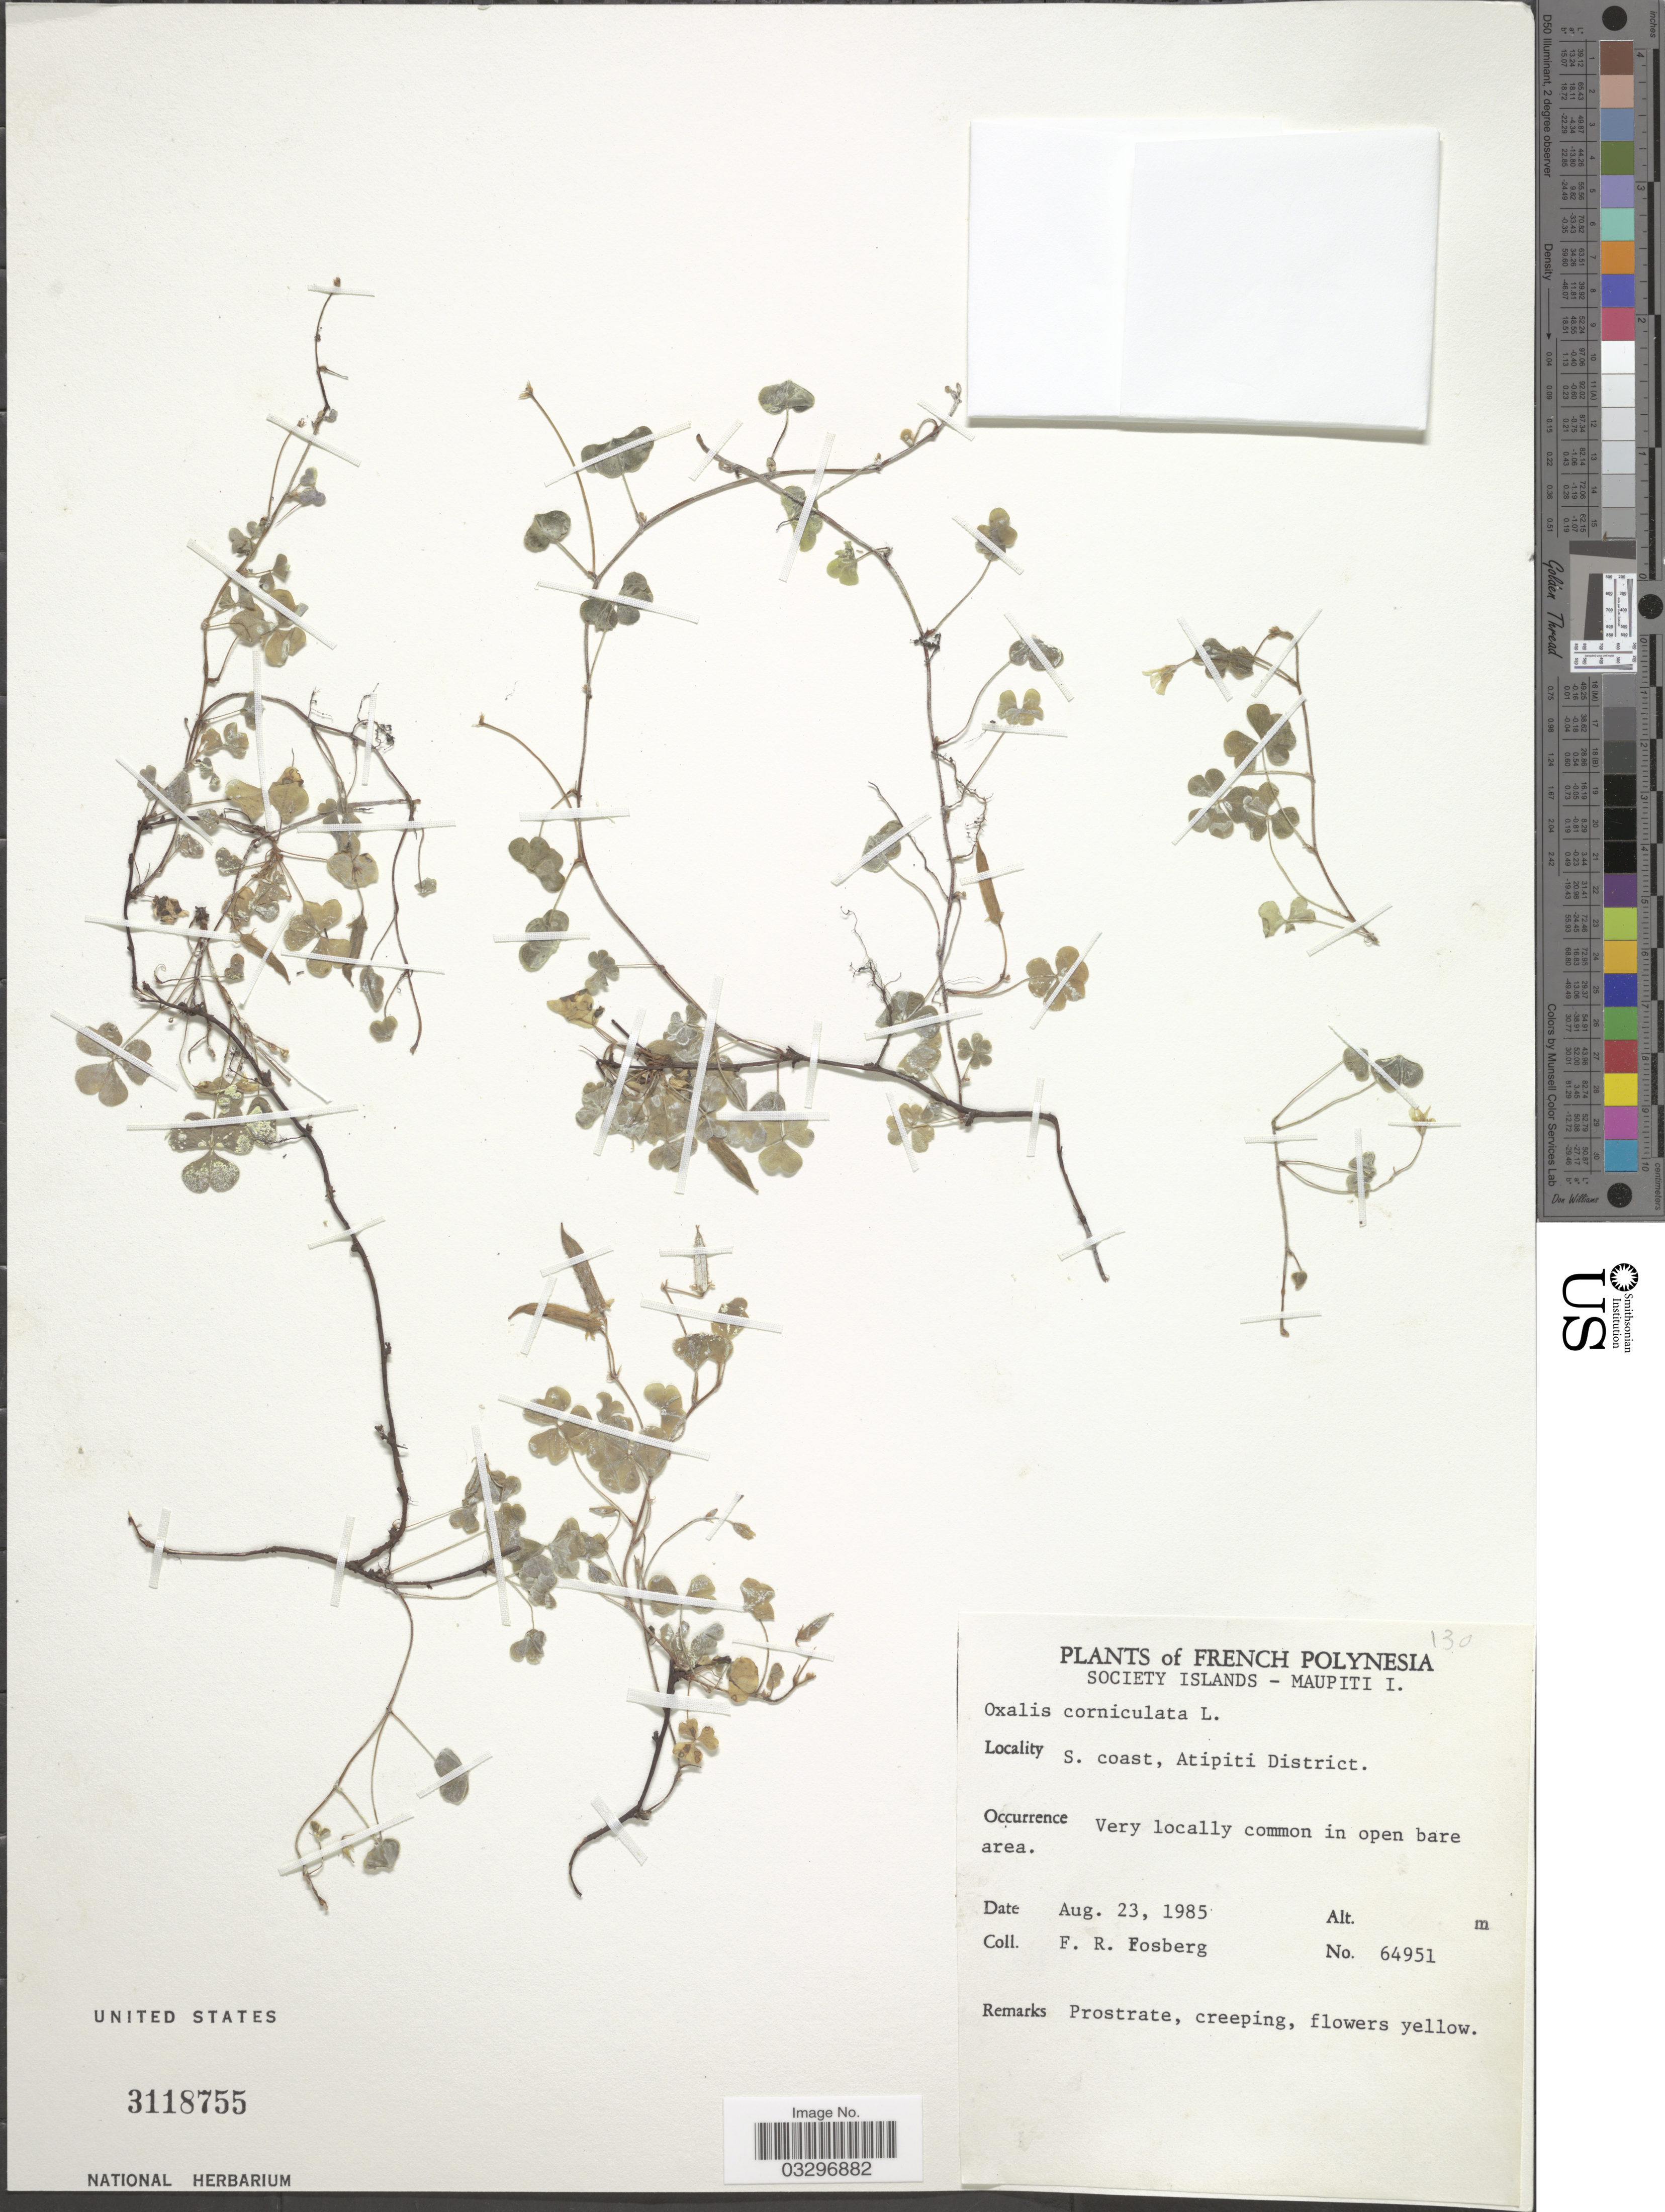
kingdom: Plantae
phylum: Tracheophyta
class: Magnoliopsida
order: Oxalidales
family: Oxalidaceae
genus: Oxalis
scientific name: Oxalis corniculata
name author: L.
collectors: F. R. Fosberg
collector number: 64951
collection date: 1985-08-23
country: French Polynesia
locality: Society Islands - Maupiti I. S. coast, Atipiti District.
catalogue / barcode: US 3118755